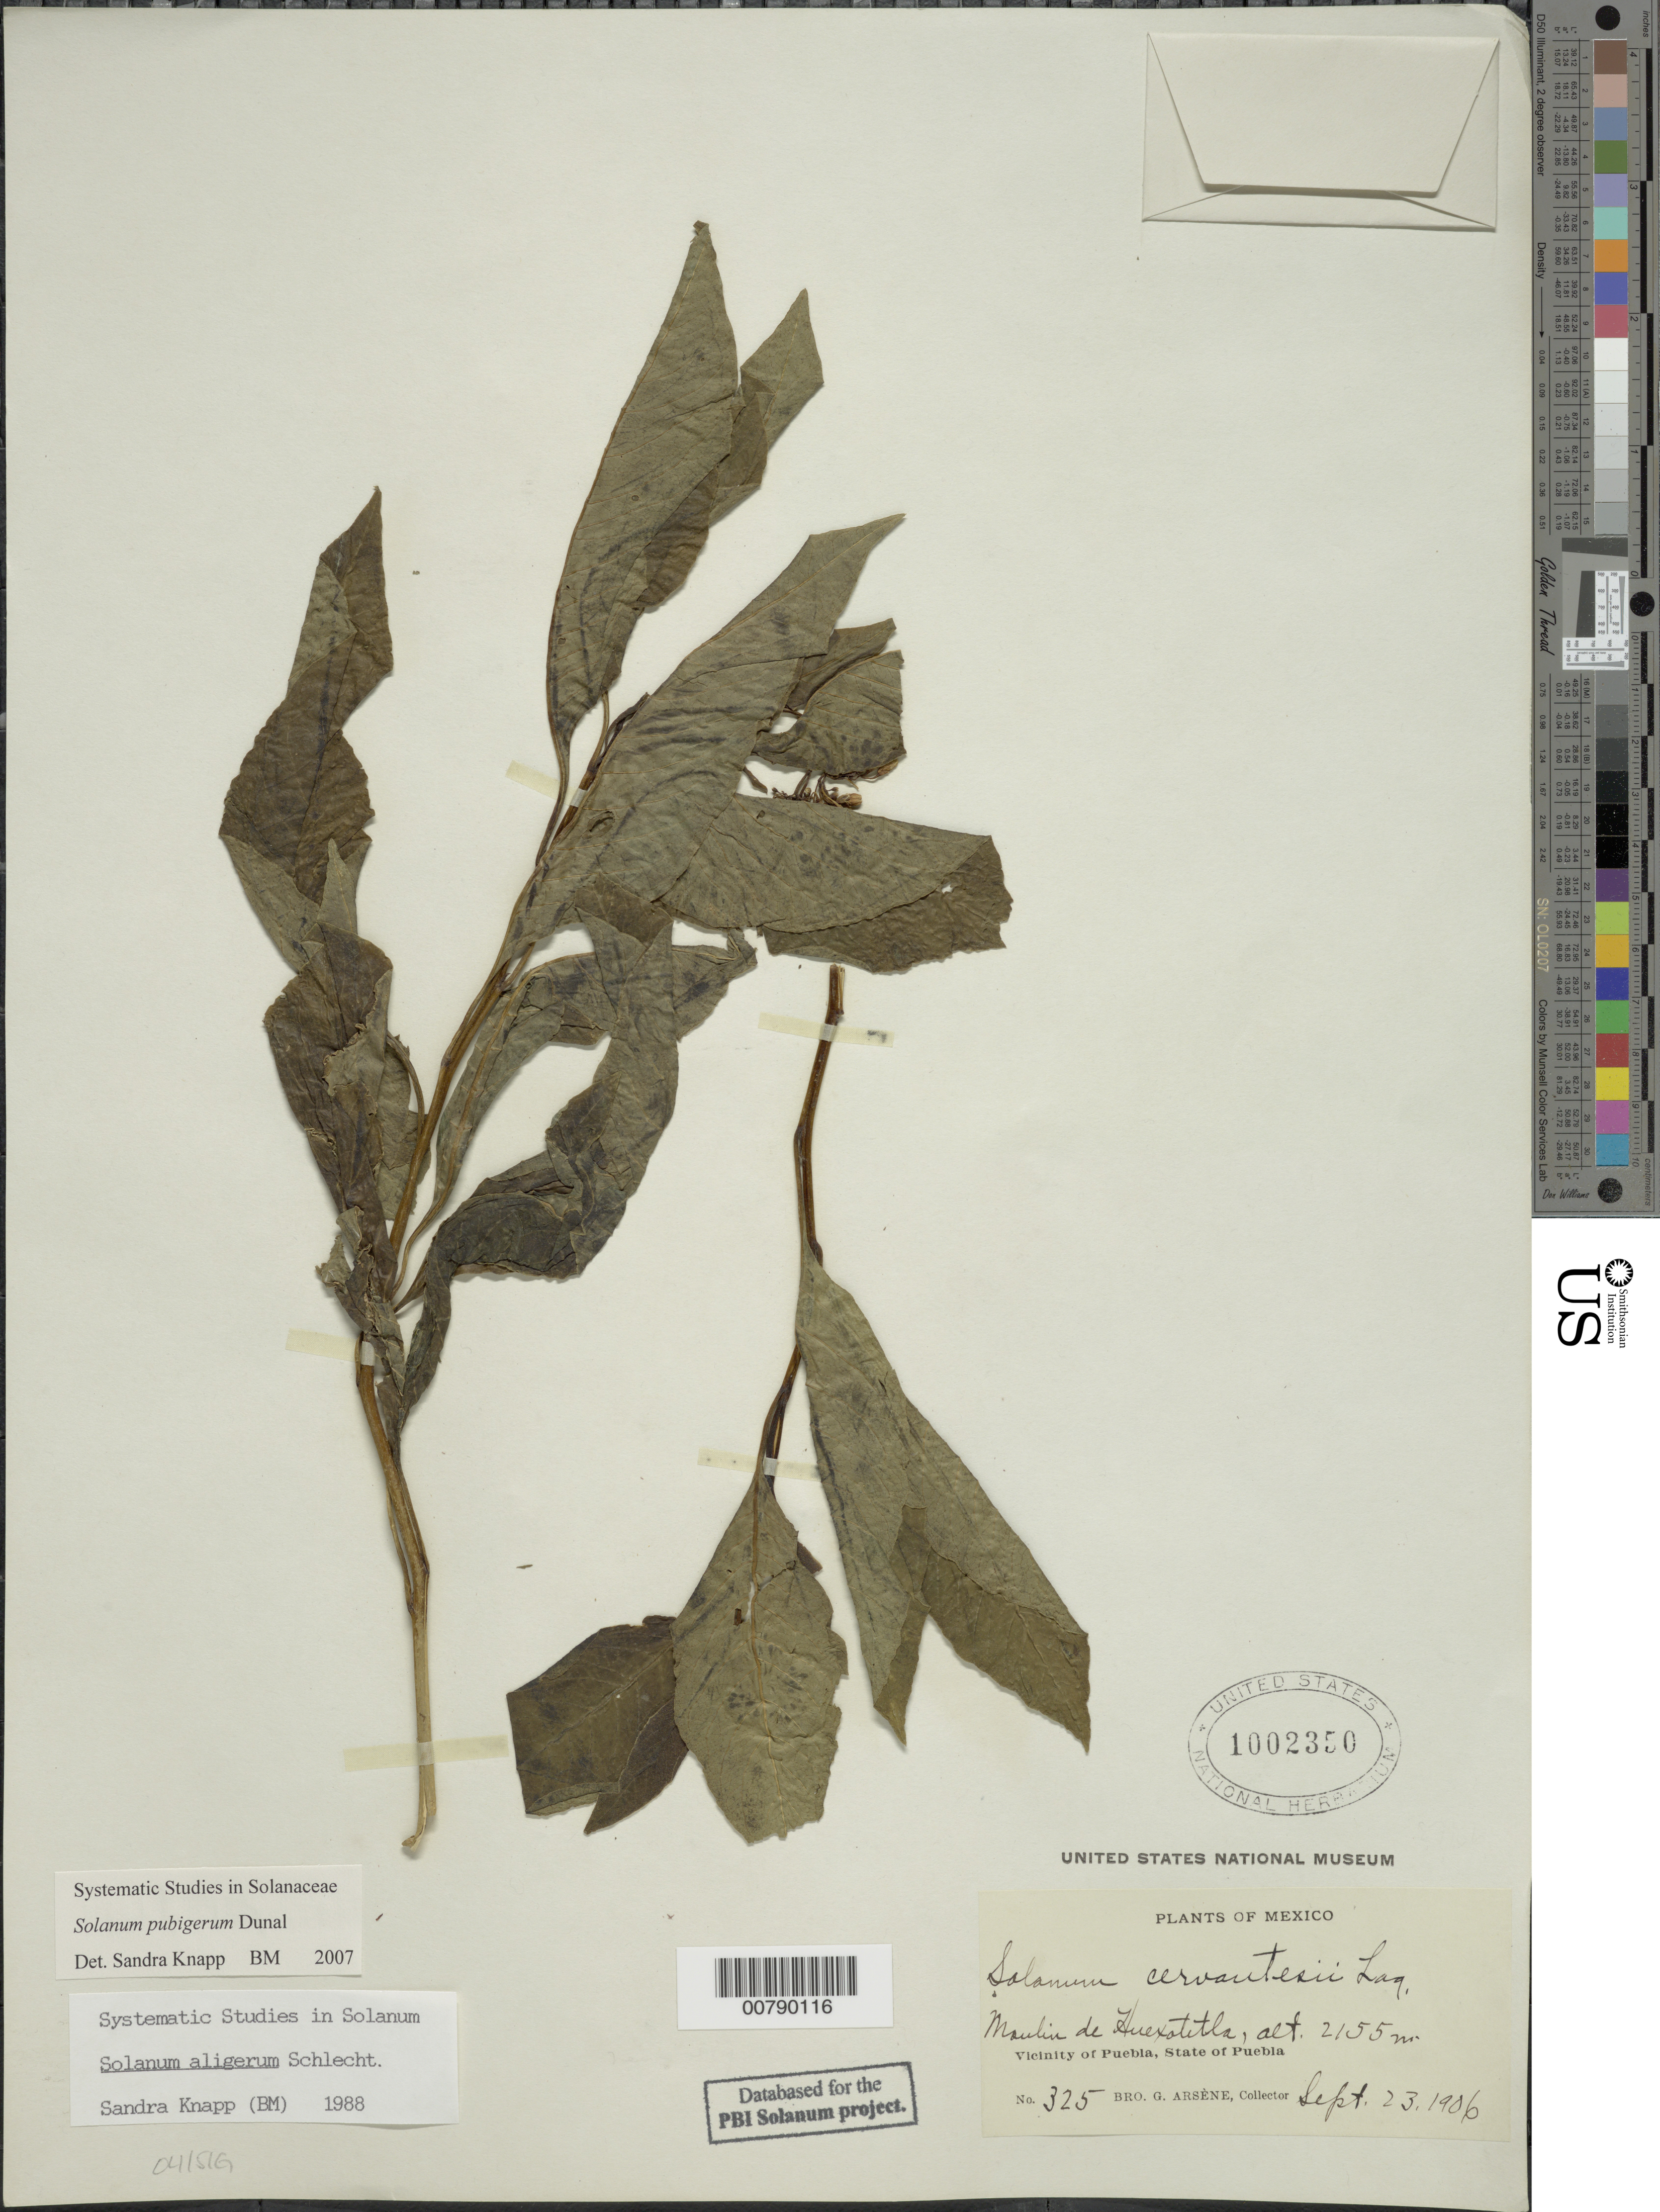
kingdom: Plantae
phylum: Tracheophyta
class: Magnoliopsida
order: Solanales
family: Solanaceae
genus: Solanum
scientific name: Solanum pubigerum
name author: Dunal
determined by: Knapp, S. D.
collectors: Bro. G. Arsène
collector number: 325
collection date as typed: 23 Sep 1906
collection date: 1906-09-23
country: Mexico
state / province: Puebla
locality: Maulin de Huexatitla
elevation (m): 2155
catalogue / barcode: US 1002350